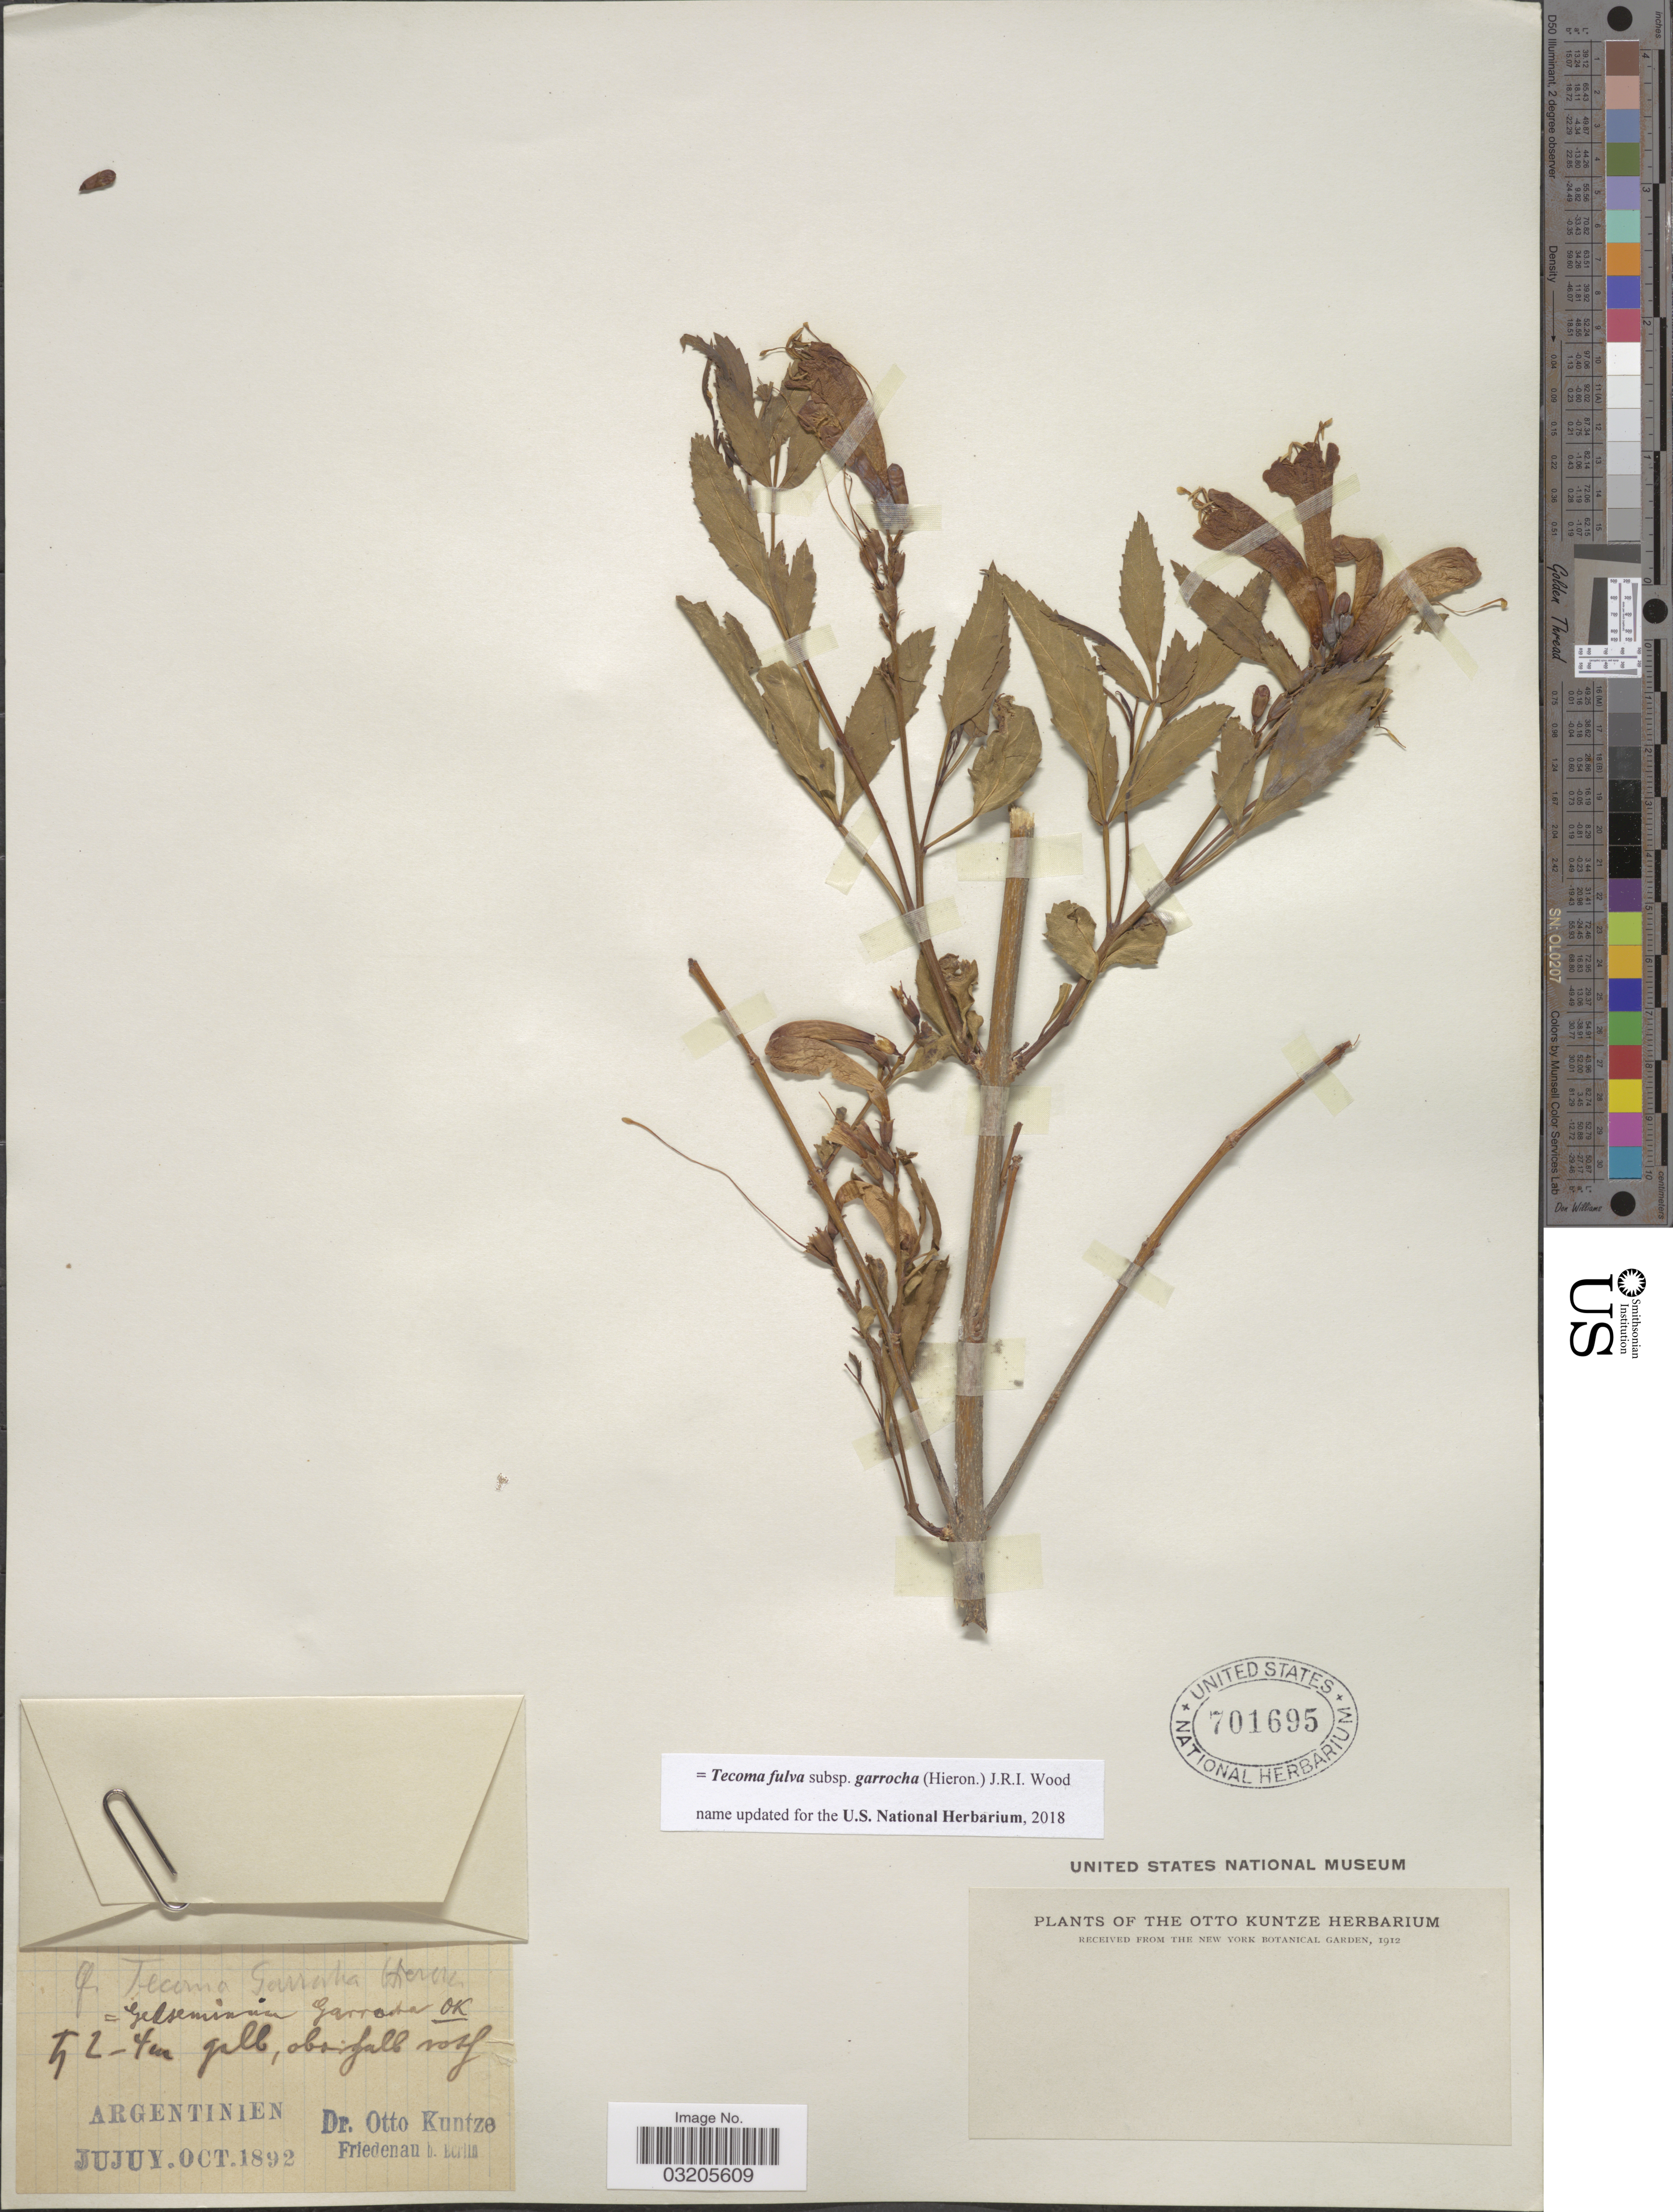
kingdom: Plantae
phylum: Tracheophyta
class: Magnoliopsida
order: Lamiales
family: Bignoniaceae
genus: Tecoma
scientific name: Tecoma stans subsp. garrocha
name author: J.R.I. Wood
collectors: C.E.O. Kuntze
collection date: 1892-10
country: Argentina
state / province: Jujuy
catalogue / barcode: US 701695